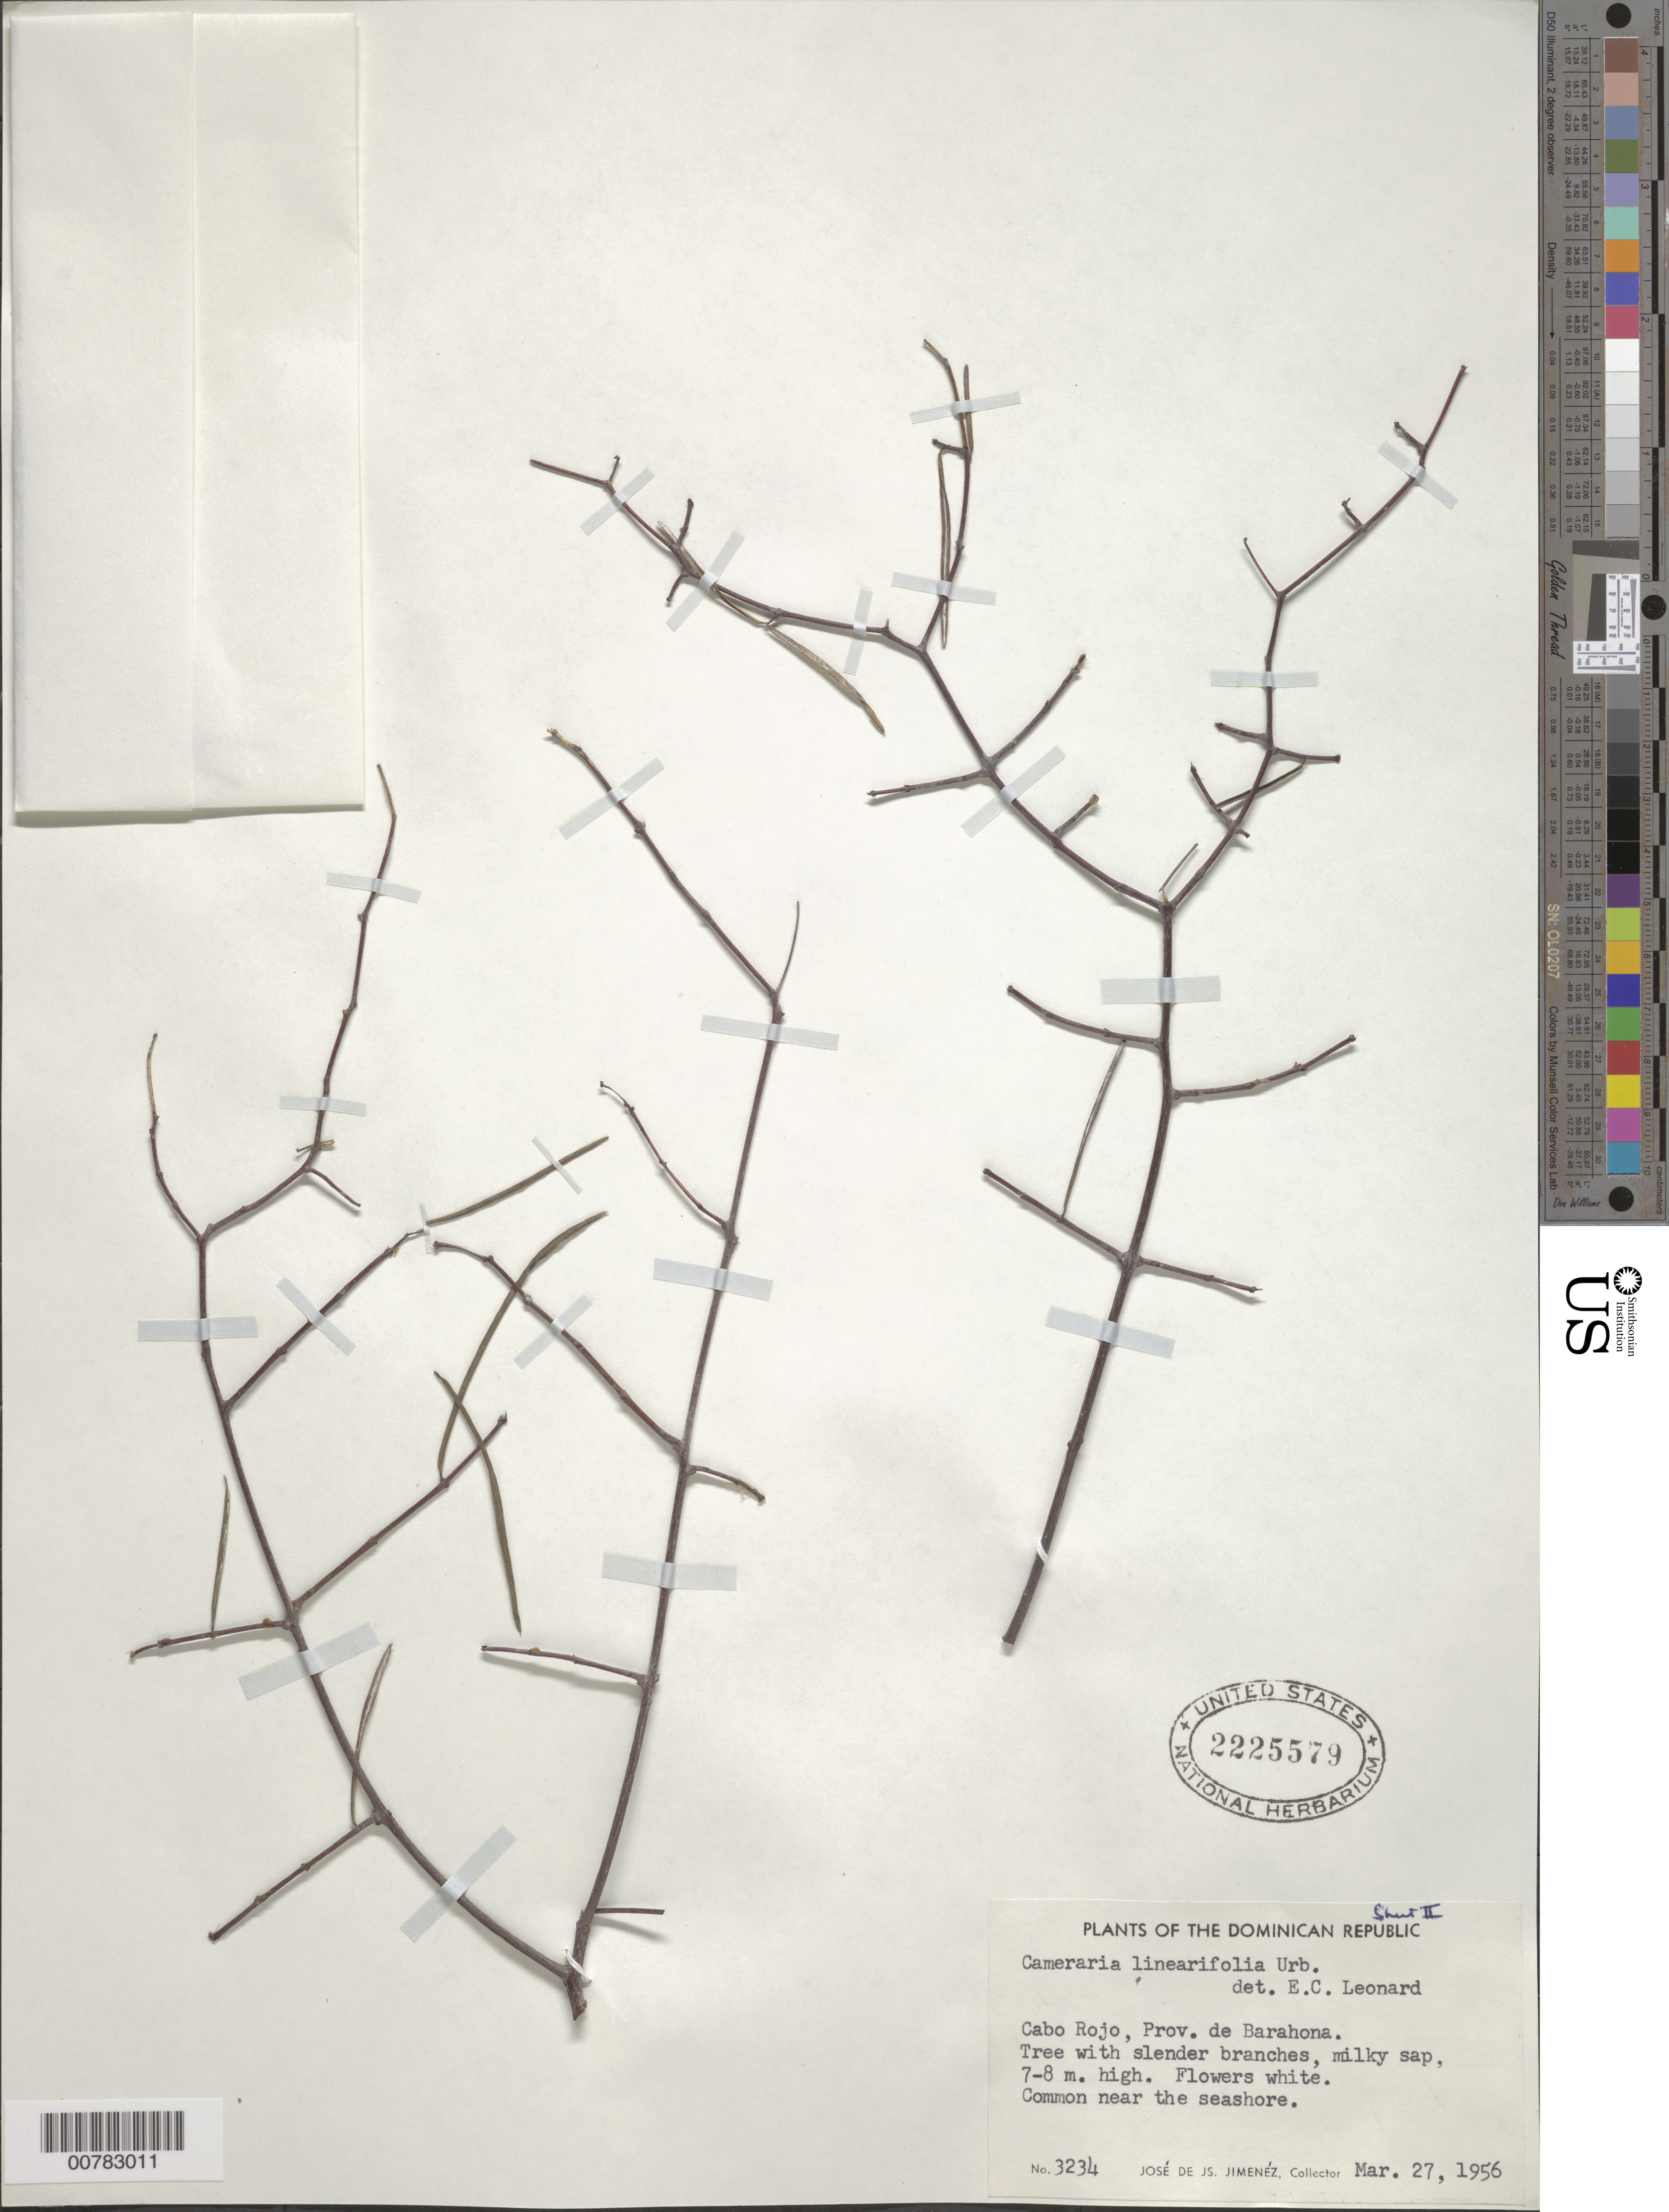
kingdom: Plantae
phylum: Tracheophyta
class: Magnoliopsida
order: Gentianales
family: Apocynaceae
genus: Cameraria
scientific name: Cameraria linearifolia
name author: Urb.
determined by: Leonard, Emery C., (US)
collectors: J. J. Jiménez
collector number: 3234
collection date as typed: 27 Mar 1956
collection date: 1956-03-27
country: Dominican Republic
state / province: Barahona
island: Hispaniola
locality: Cabo Rojo.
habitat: Near the seashore.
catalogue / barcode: US 2225579